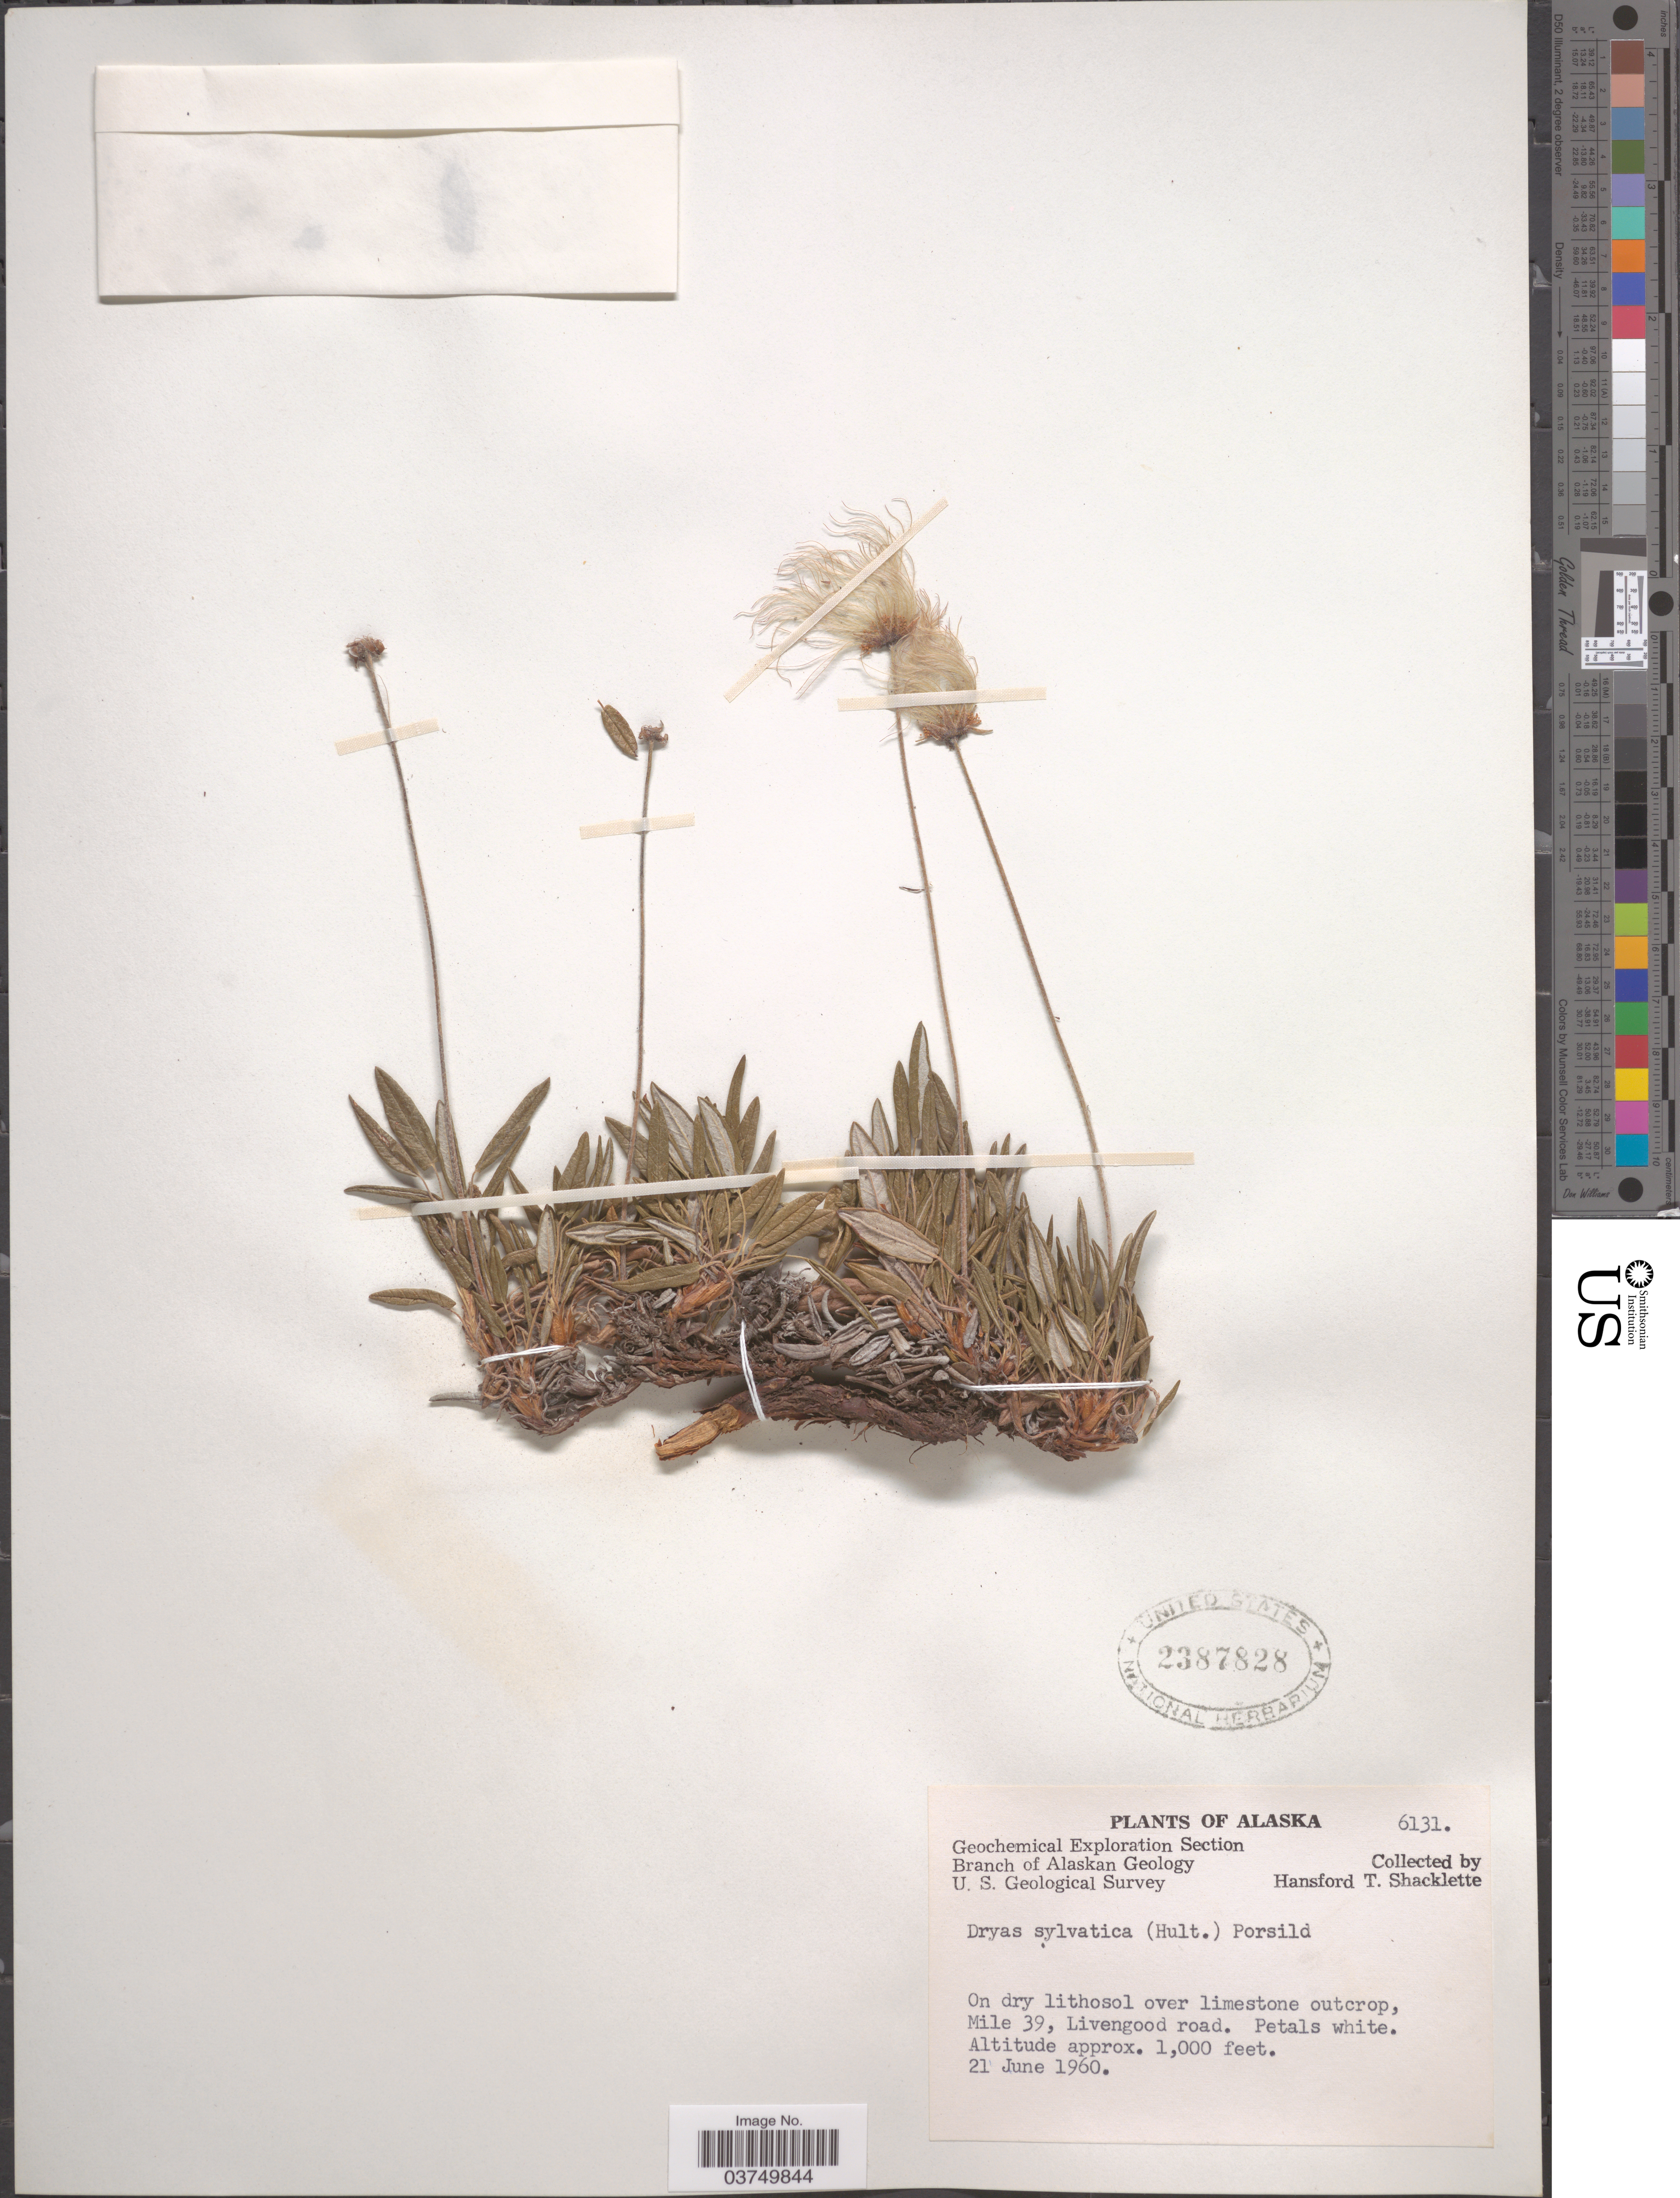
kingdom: Plantae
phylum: Tracheophyta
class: Magnoliopsida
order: Rosales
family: Rosaceae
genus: Dryas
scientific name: Dryas sylvatica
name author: (Hultén) A.E. Porsild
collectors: H. Shacklette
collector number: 6131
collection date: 1960-06-21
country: United States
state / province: Alaska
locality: On dry lithosol over limestone outcrop, Mile 39, Livengood road.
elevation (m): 305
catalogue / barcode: US 2387828